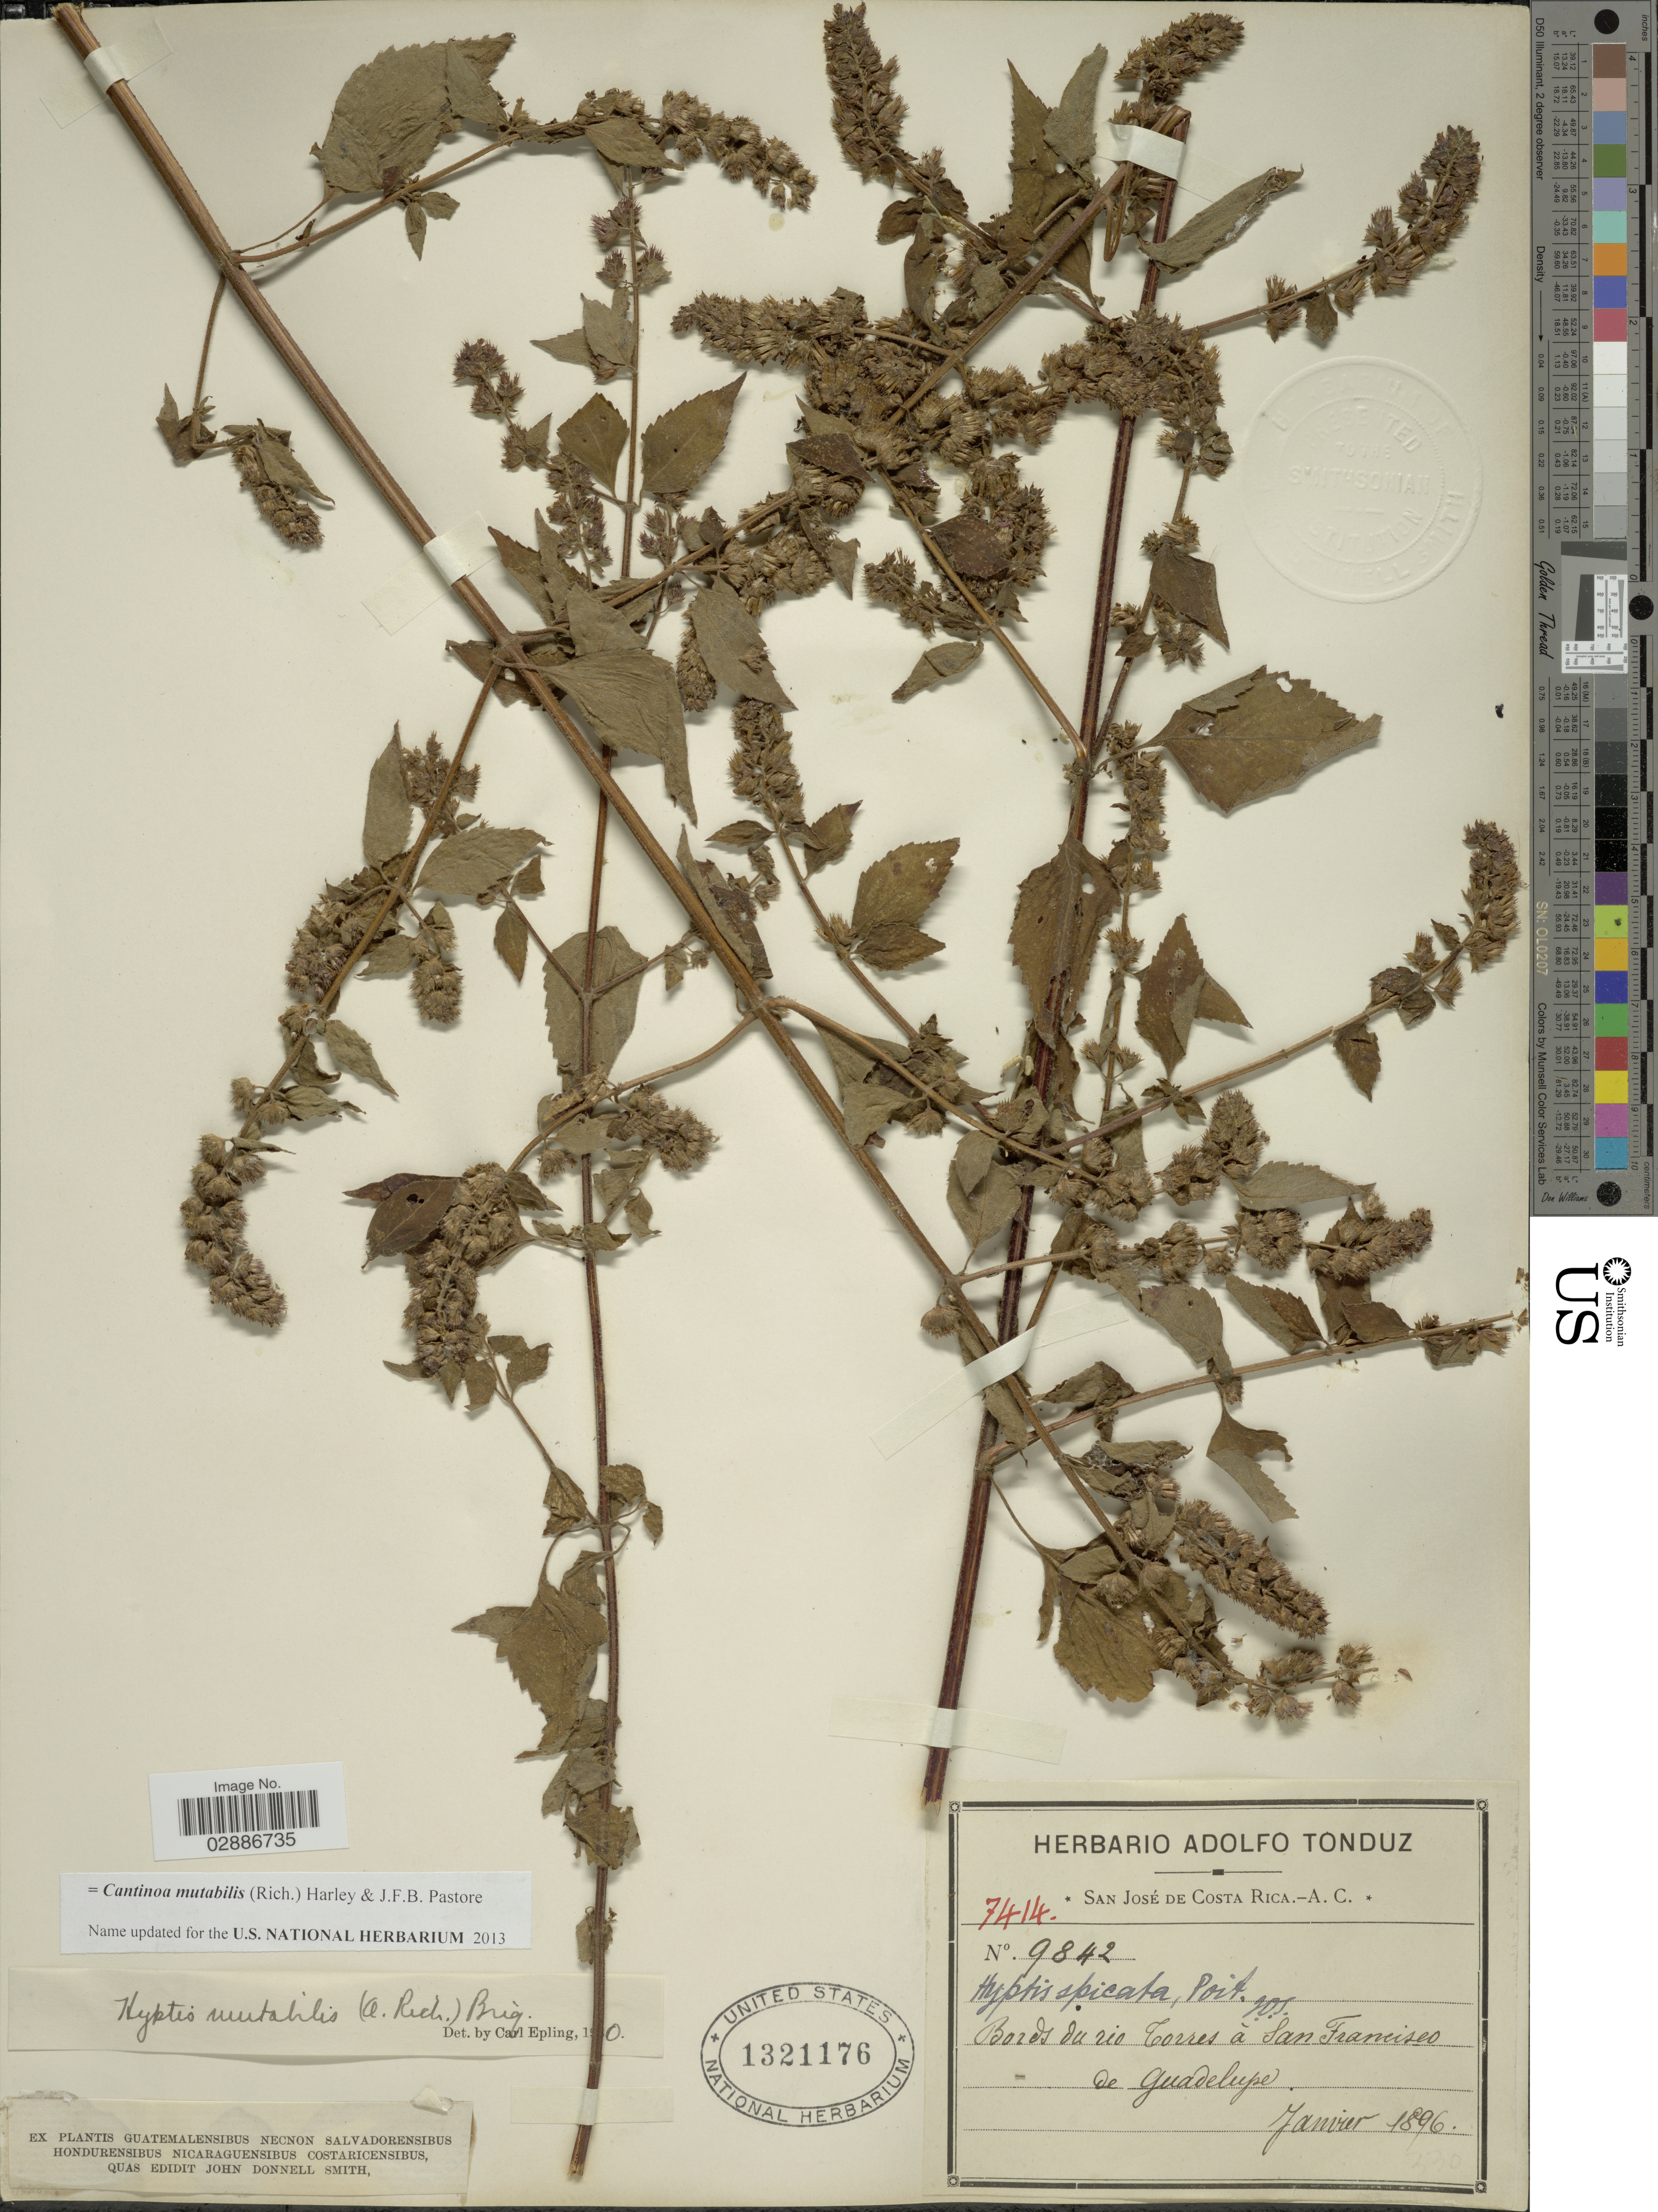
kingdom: Plantae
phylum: Tracheophyta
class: Magnoliopsida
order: Lamiales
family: Lamiaceae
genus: Cantinoa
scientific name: Cantinoa mutabilis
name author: (Rich.) Harley & J.F.B. Pastore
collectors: ex Herb. Adolfo Tonduz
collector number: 9842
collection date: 1896-01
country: Costa Rica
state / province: San José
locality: Bords du rio Torres à San Francisco de Guadalupe.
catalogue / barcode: US 1321176